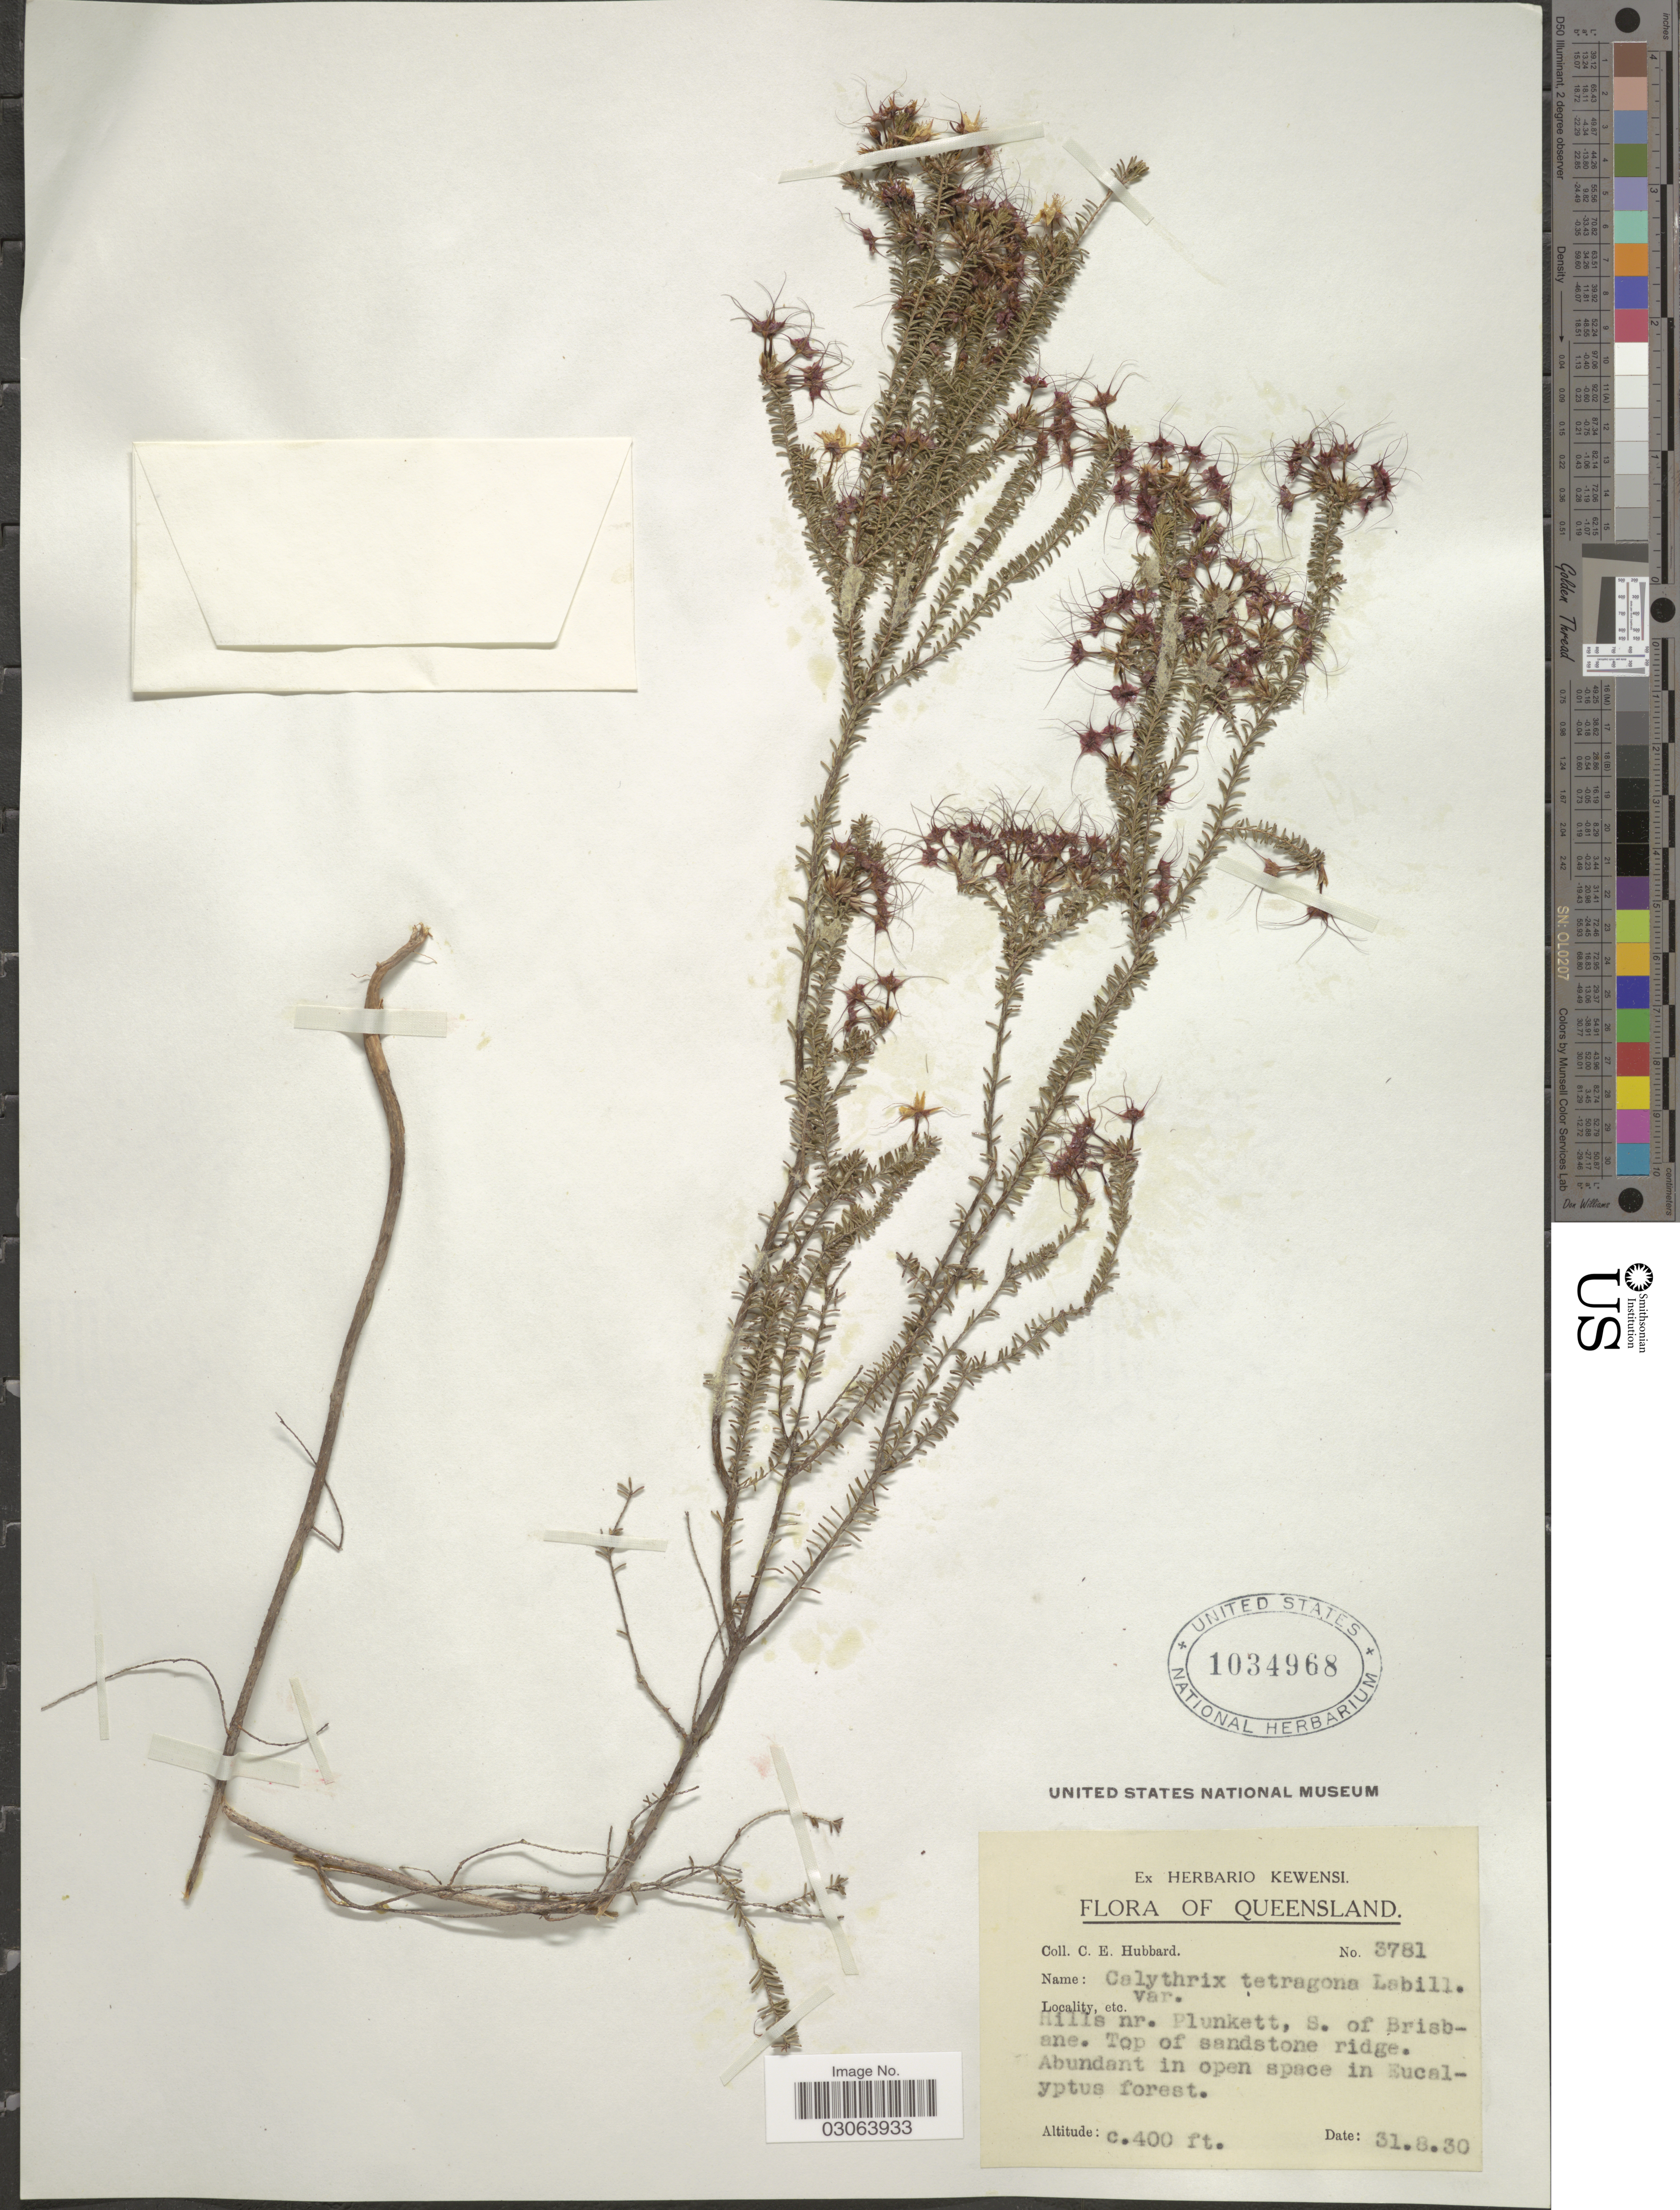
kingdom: Plantae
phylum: Tracheophyta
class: Magnoliopsida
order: Myrtales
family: Myrtaceae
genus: Calytrix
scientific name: Calytrix tetragona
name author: Labill.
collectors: C. E. Hubbard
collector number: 3781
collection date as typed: Transcribed d/m/y: 31/8/30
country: Australia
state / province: Queensland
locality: Hills nr.Plunkett, S. of Brisbane.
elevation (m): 122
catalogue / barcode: US 1034968